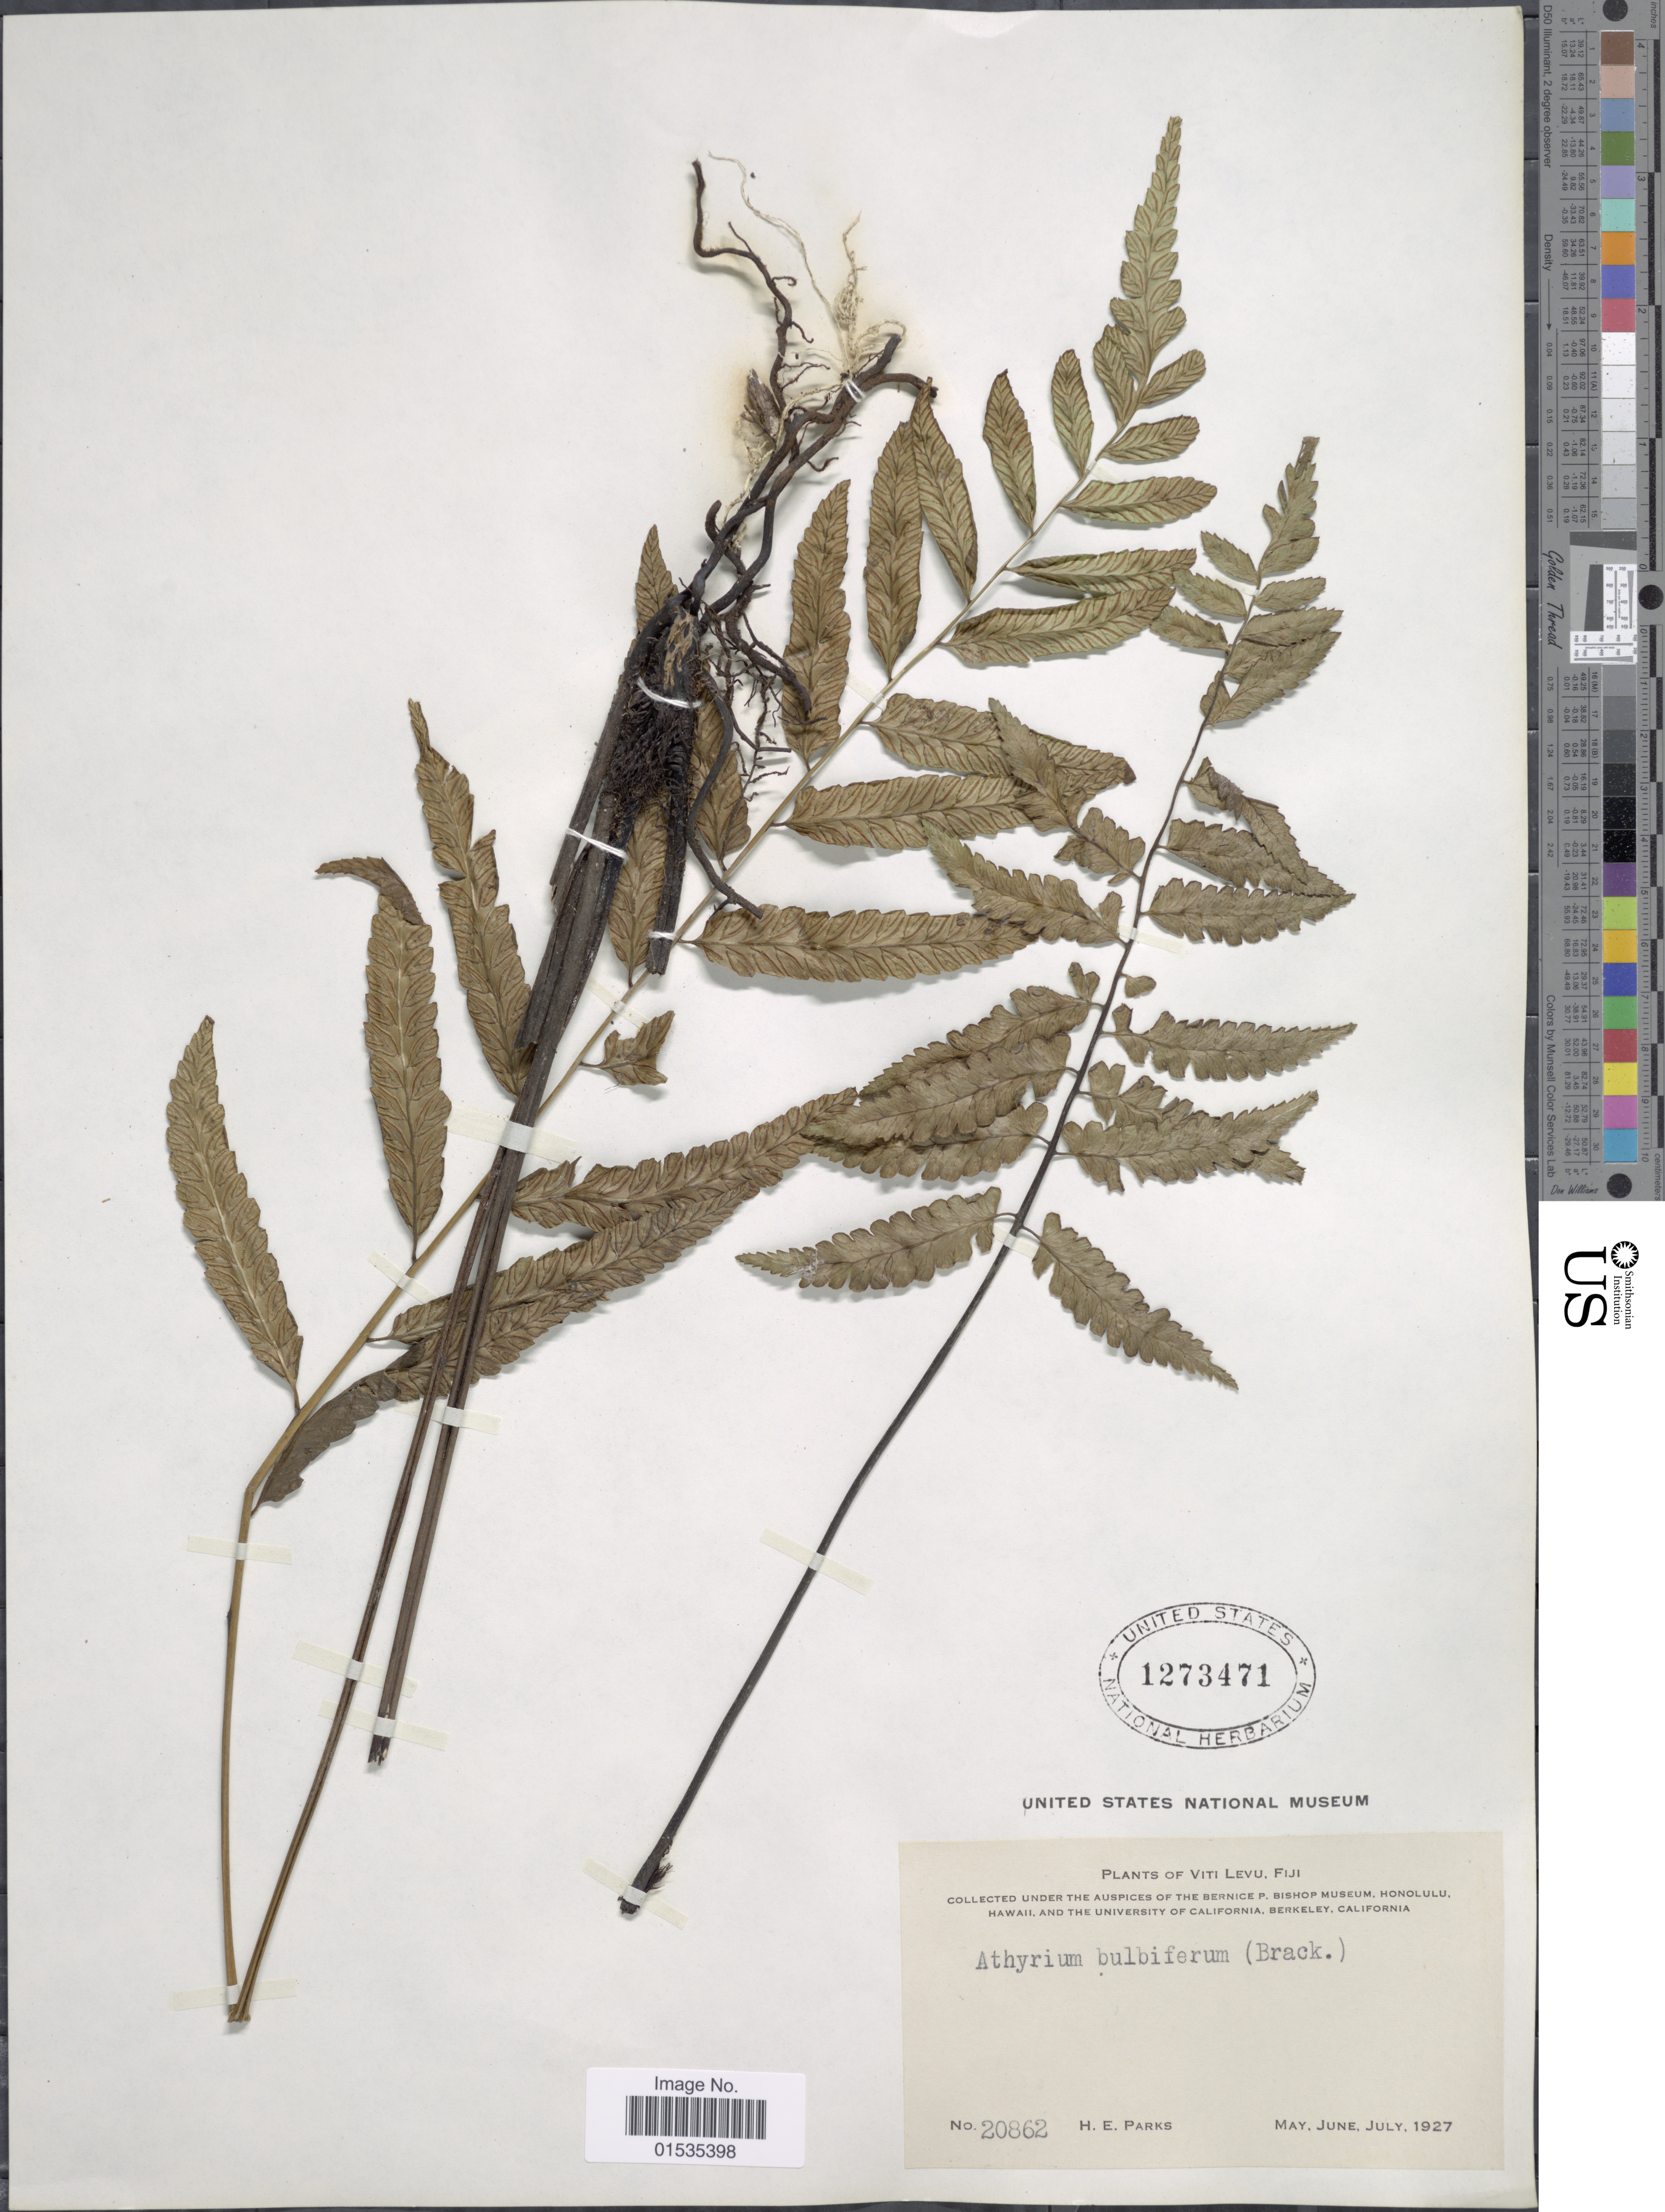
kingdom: Plantae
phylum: Tracheophyta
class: Polypodiopsida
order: Polypodiales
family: Athyriaceae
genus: Diplazium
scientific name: Diplazium bulbiferum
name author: Brack. in Wilkes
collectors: H. E. Parks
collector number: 20862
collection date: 1927-05/1927-07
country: Fiji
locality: Viti Levu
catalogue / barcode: US 1273471